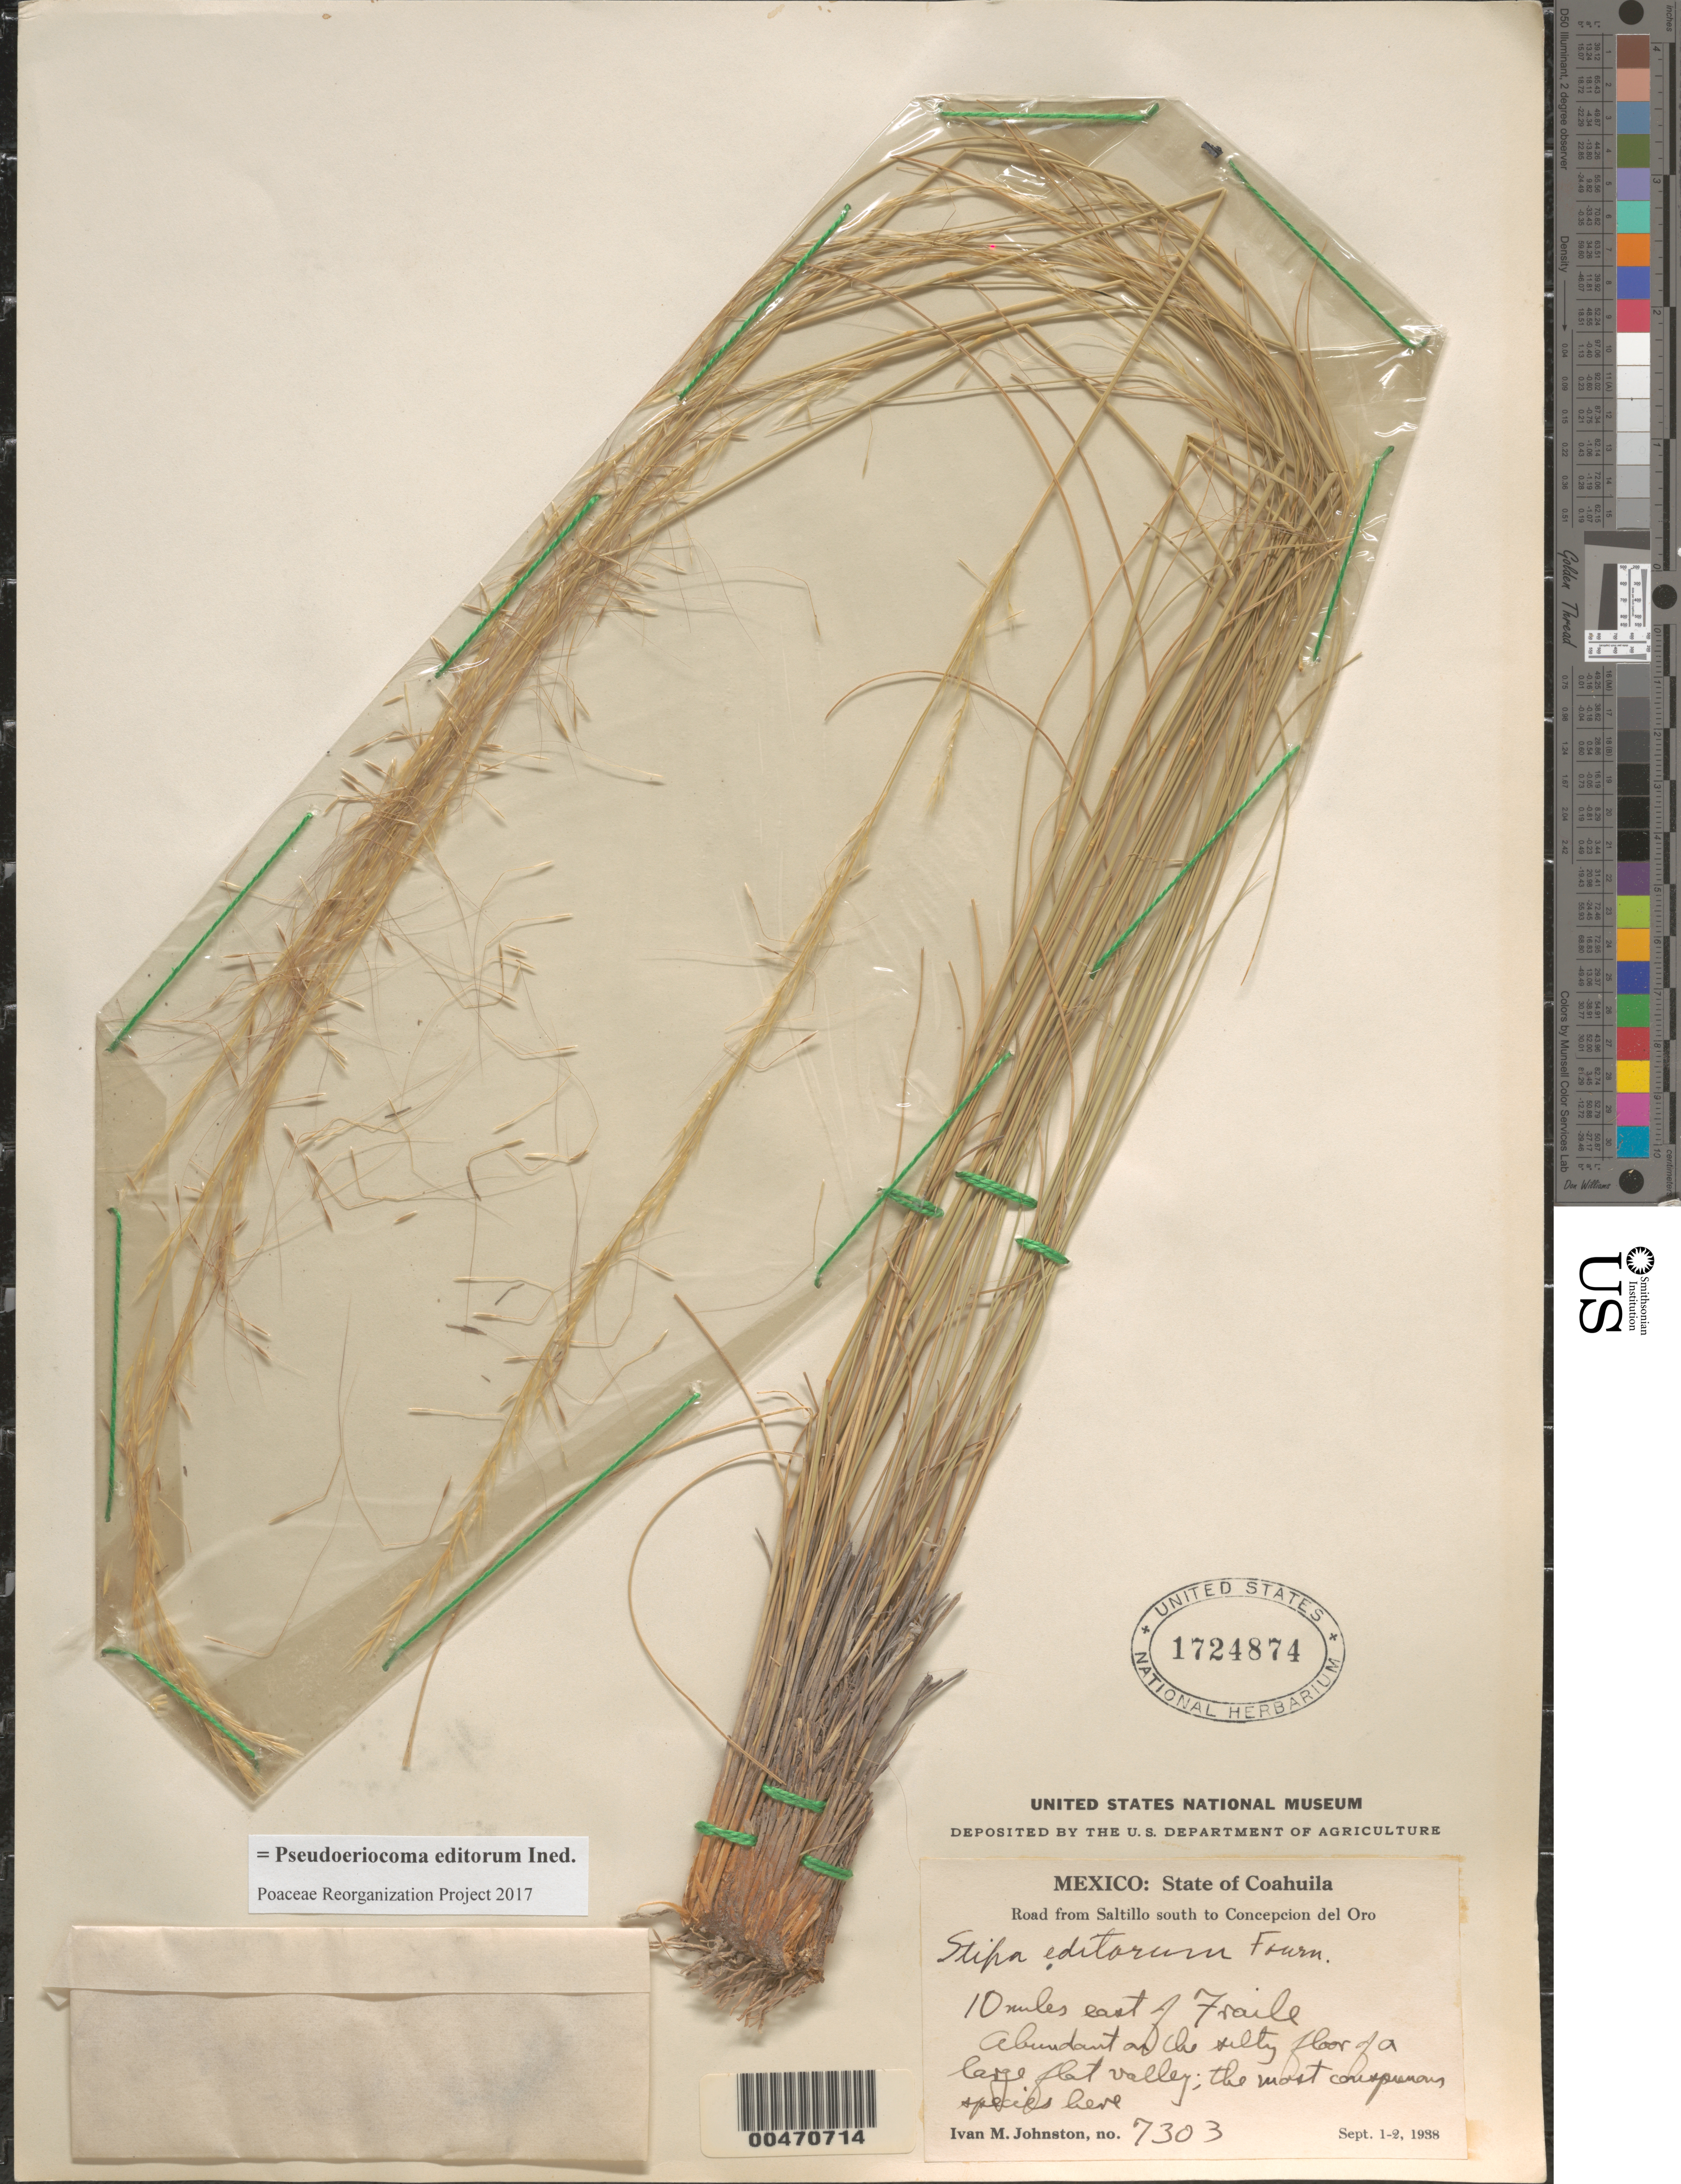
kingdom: Plantae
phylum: Tracheophyta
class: Liliopsida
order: Poales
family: Poaceae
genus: Pseudoeriocoma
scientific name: Pseudoeriocoma editorum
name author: (E. Fourn.) Romasch.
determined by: Poaceae Reorganization Project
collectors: I.M. Johnston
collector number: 7303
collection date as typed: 1 Sep 1938 to 2 Sep 1938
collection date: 1938-09-01/1938-09-02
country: Mexico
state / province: Coahuila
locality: Rd from Saltillo S to Concepcion del Oro, 10 mi E of Fraile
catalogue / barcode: US 1724874